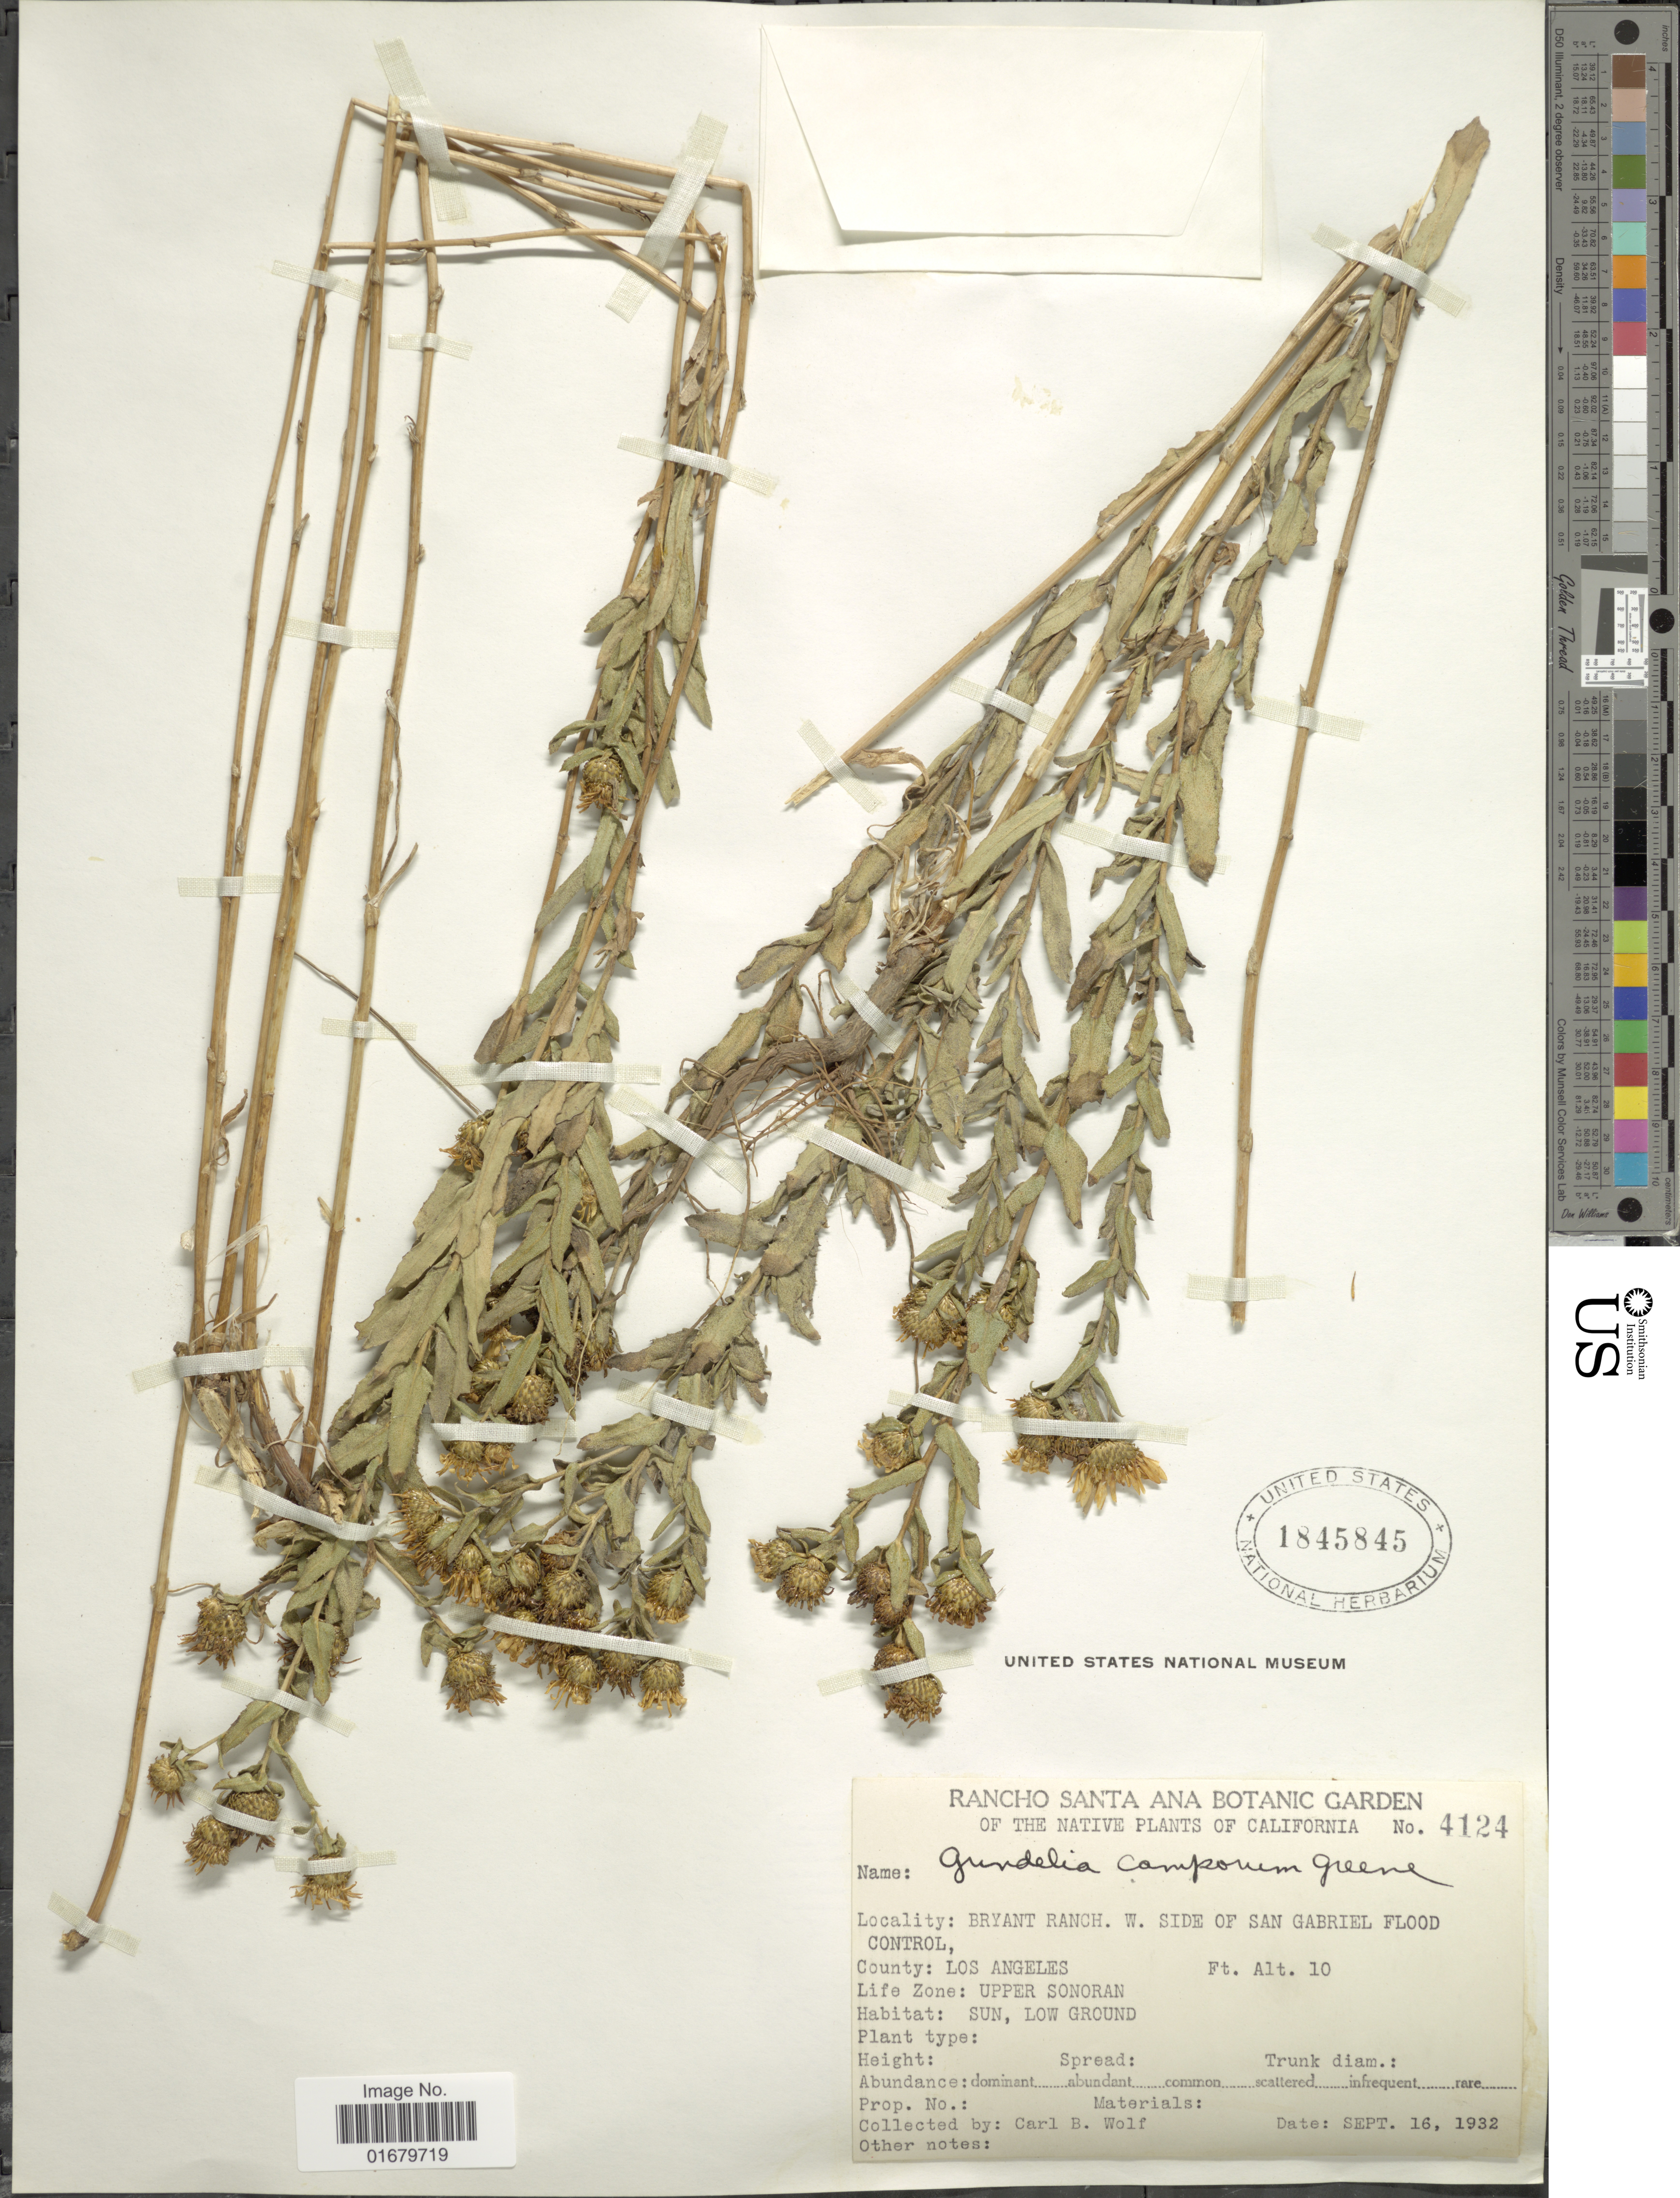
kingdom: Plantae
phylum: Tracheophyta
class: Magnoliopsida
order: Asterales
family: Asteraceae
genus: Grindelia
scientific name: Grindelia camporum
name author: Greene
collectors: C. B. Wolf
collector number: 4124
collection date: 1932-09-16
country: United States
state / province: California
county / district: Los Angeles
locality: Rancho Santa Ana Botanic Garden of the Native Plants, Bryant Ranch. W. side of San Gabriel Flood Control, County: Los Angeles.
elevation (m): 3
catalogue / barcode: US 1845845